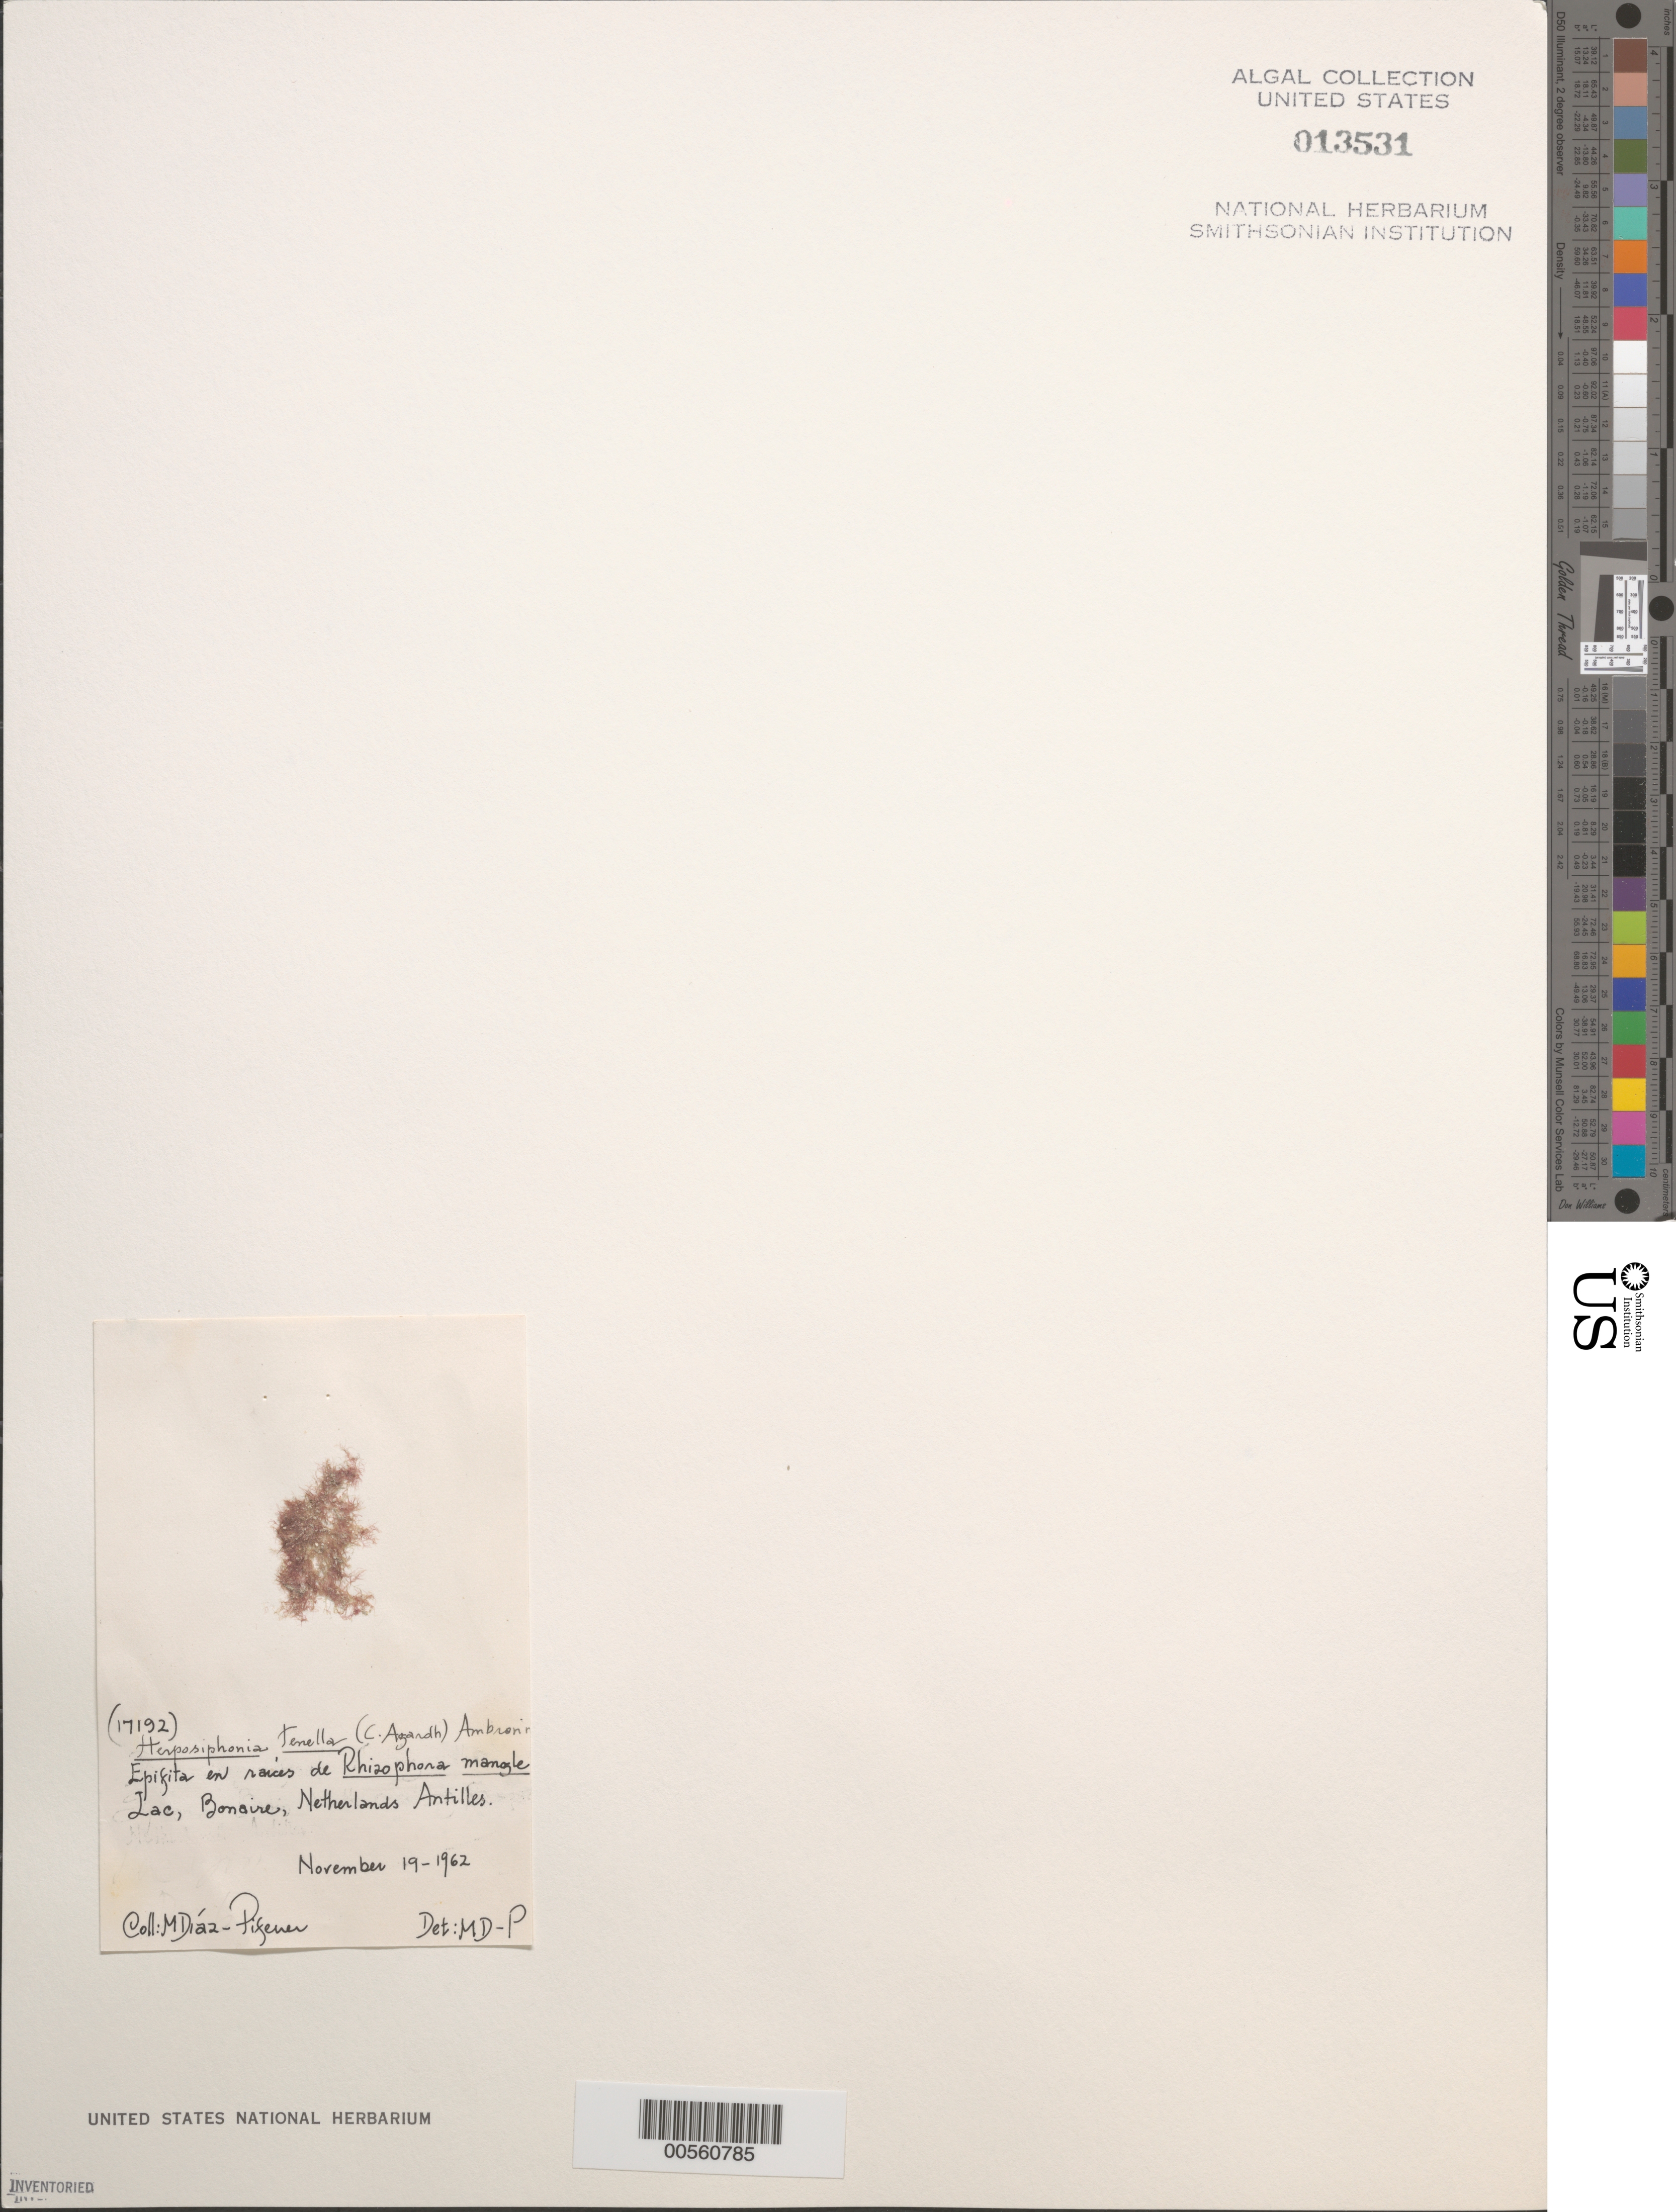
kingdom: Plantae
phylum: Rhodophyta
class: Florideophyceae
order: Ceramiales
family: Rhodomelaceae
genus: Herposiphonia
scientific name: Herposiphonia tenella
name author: (C. Agardh) Ambronn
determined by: Diaz-Piferrer, M.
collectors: M. Diaz-Piferrer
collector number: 17192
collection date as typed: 19 Nov 1962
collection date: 1962-11-19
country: Netherlands Antilles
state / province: ABC Islands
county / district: Bonaire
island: Bonaire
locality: Lac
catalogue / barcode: US 13531